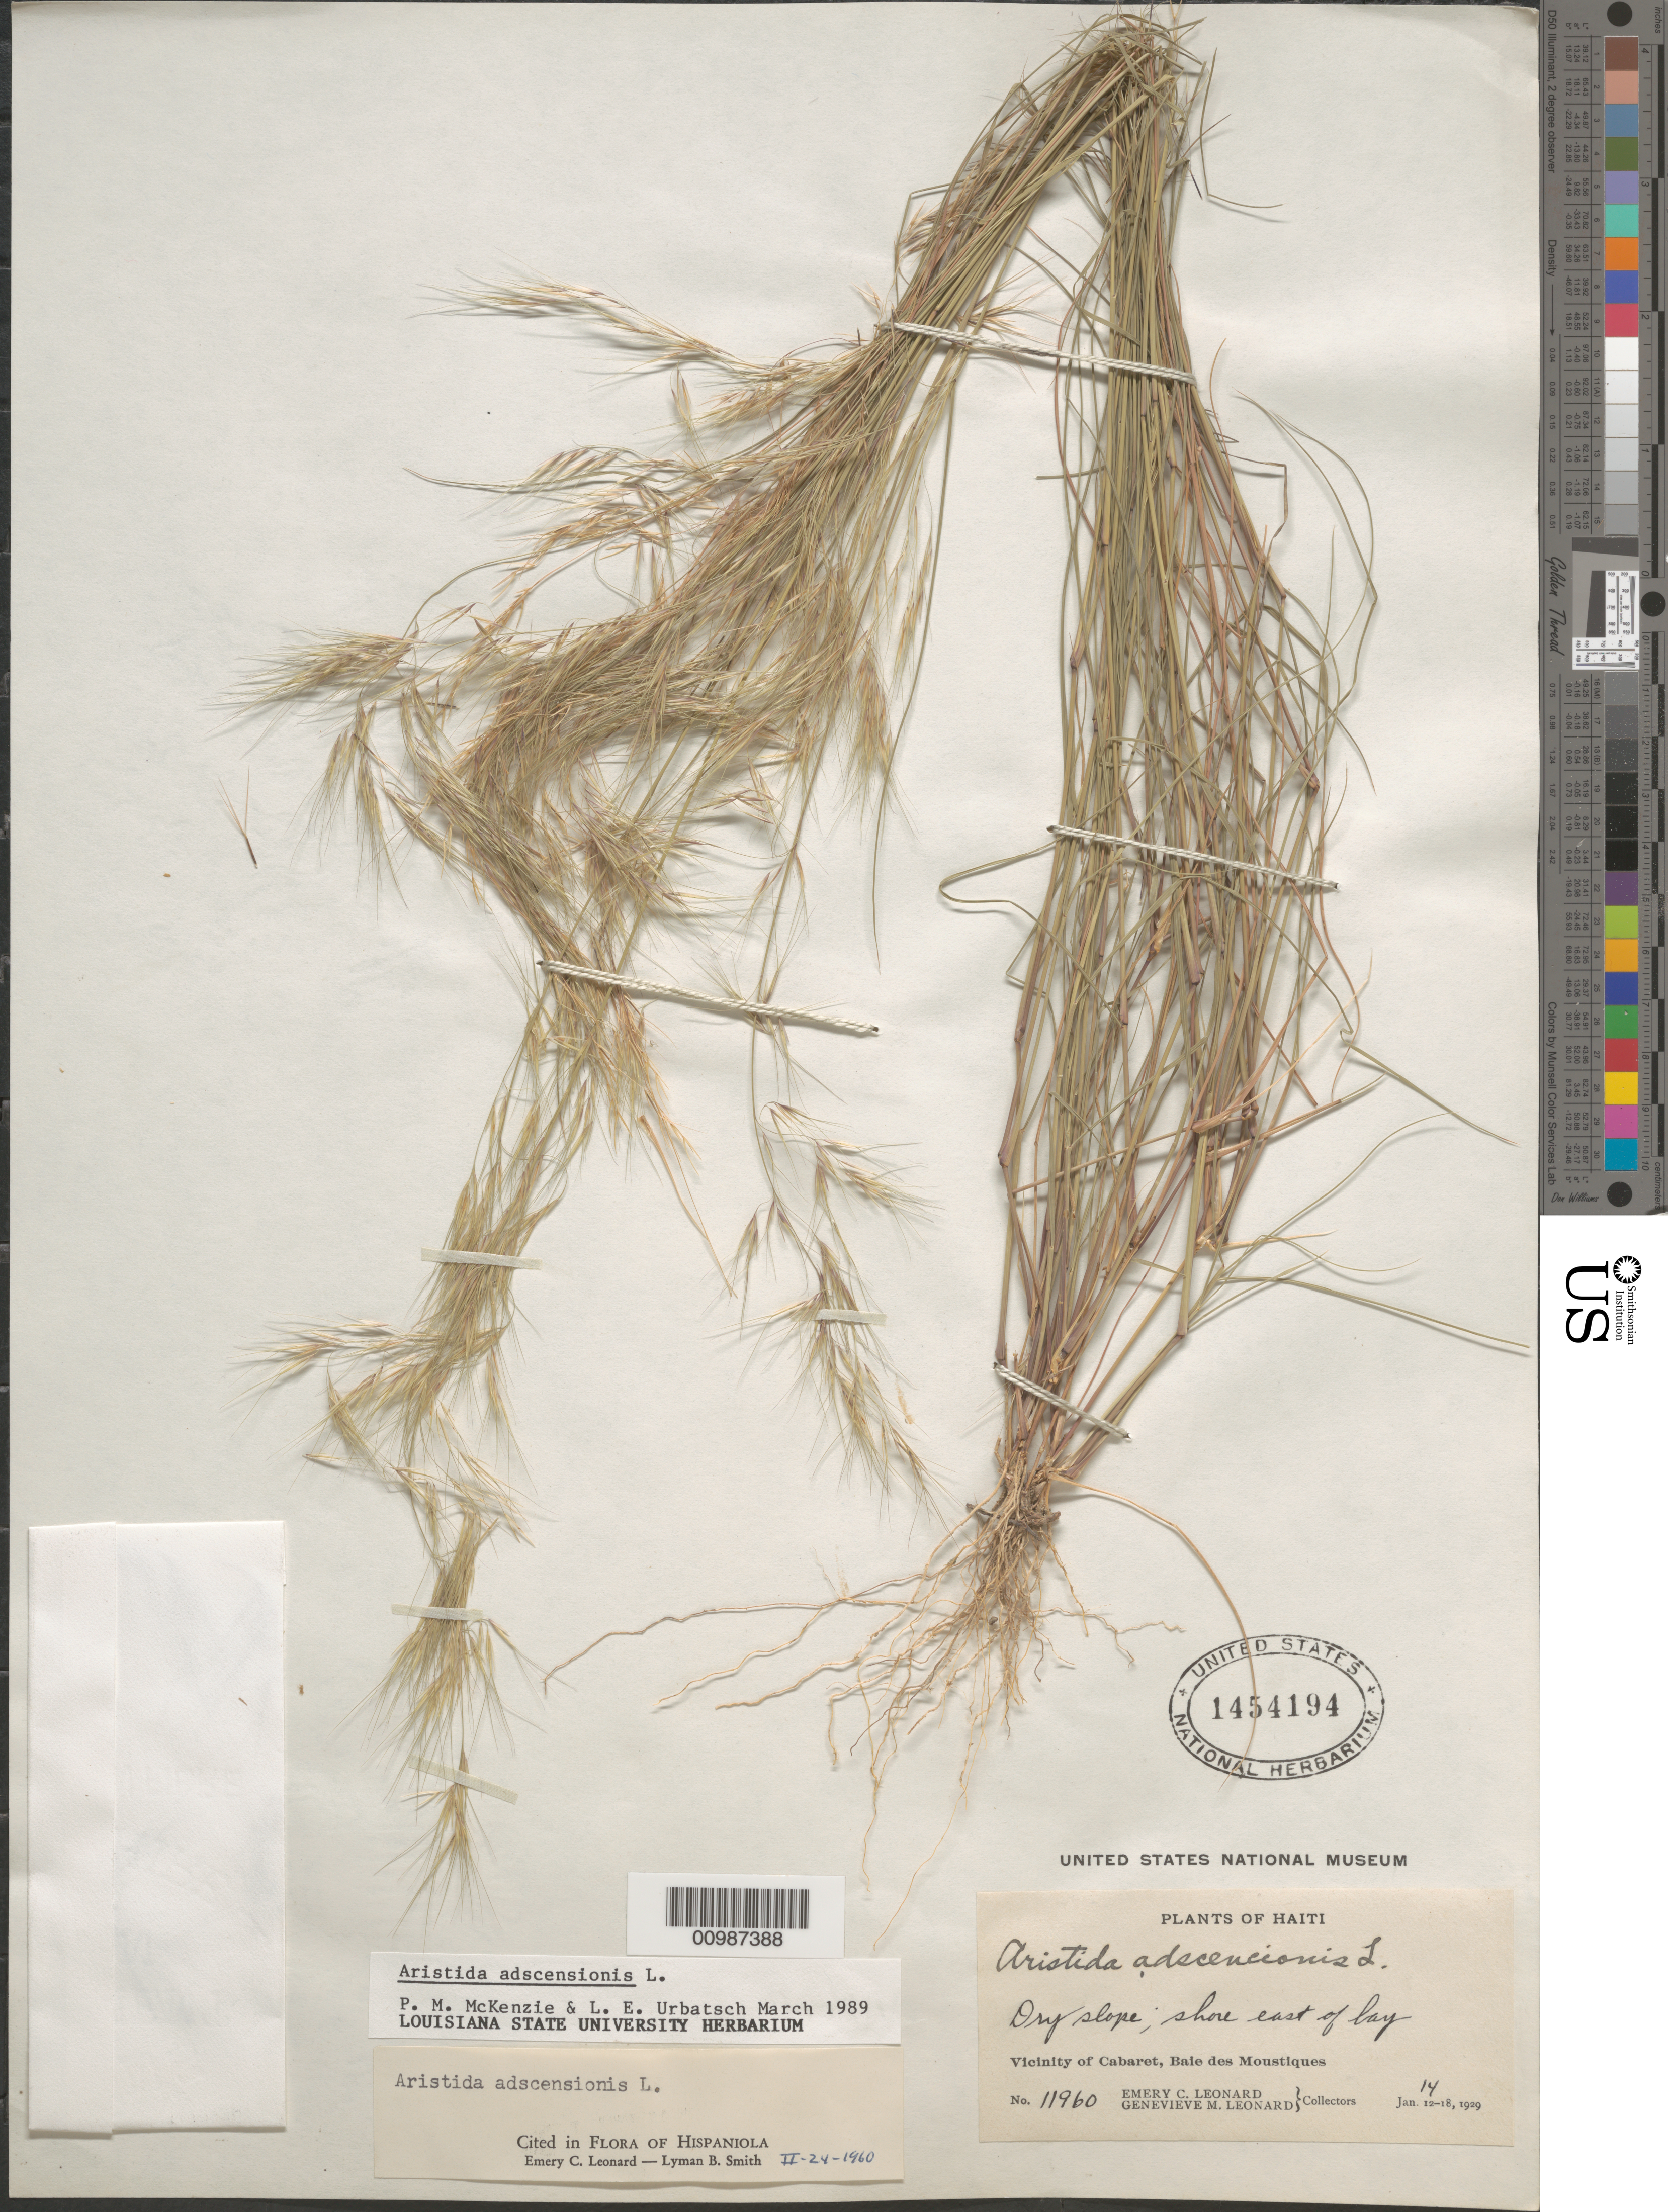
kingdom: Plantae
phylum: Tracheophyta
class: Liliopsida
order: Poales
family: Poaceae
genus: Aristida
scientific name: Aristida adscensionis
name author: L.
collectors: E. C. Leonard & G. M. Leonard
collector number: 11960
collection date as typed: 14 Jan 1929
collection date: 1929-01-14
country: Haiti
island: Hispaniola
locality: Vicinity of Cabaret, Baie des Moustiques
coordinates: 0 N, 0 E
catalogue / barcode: US 1454194